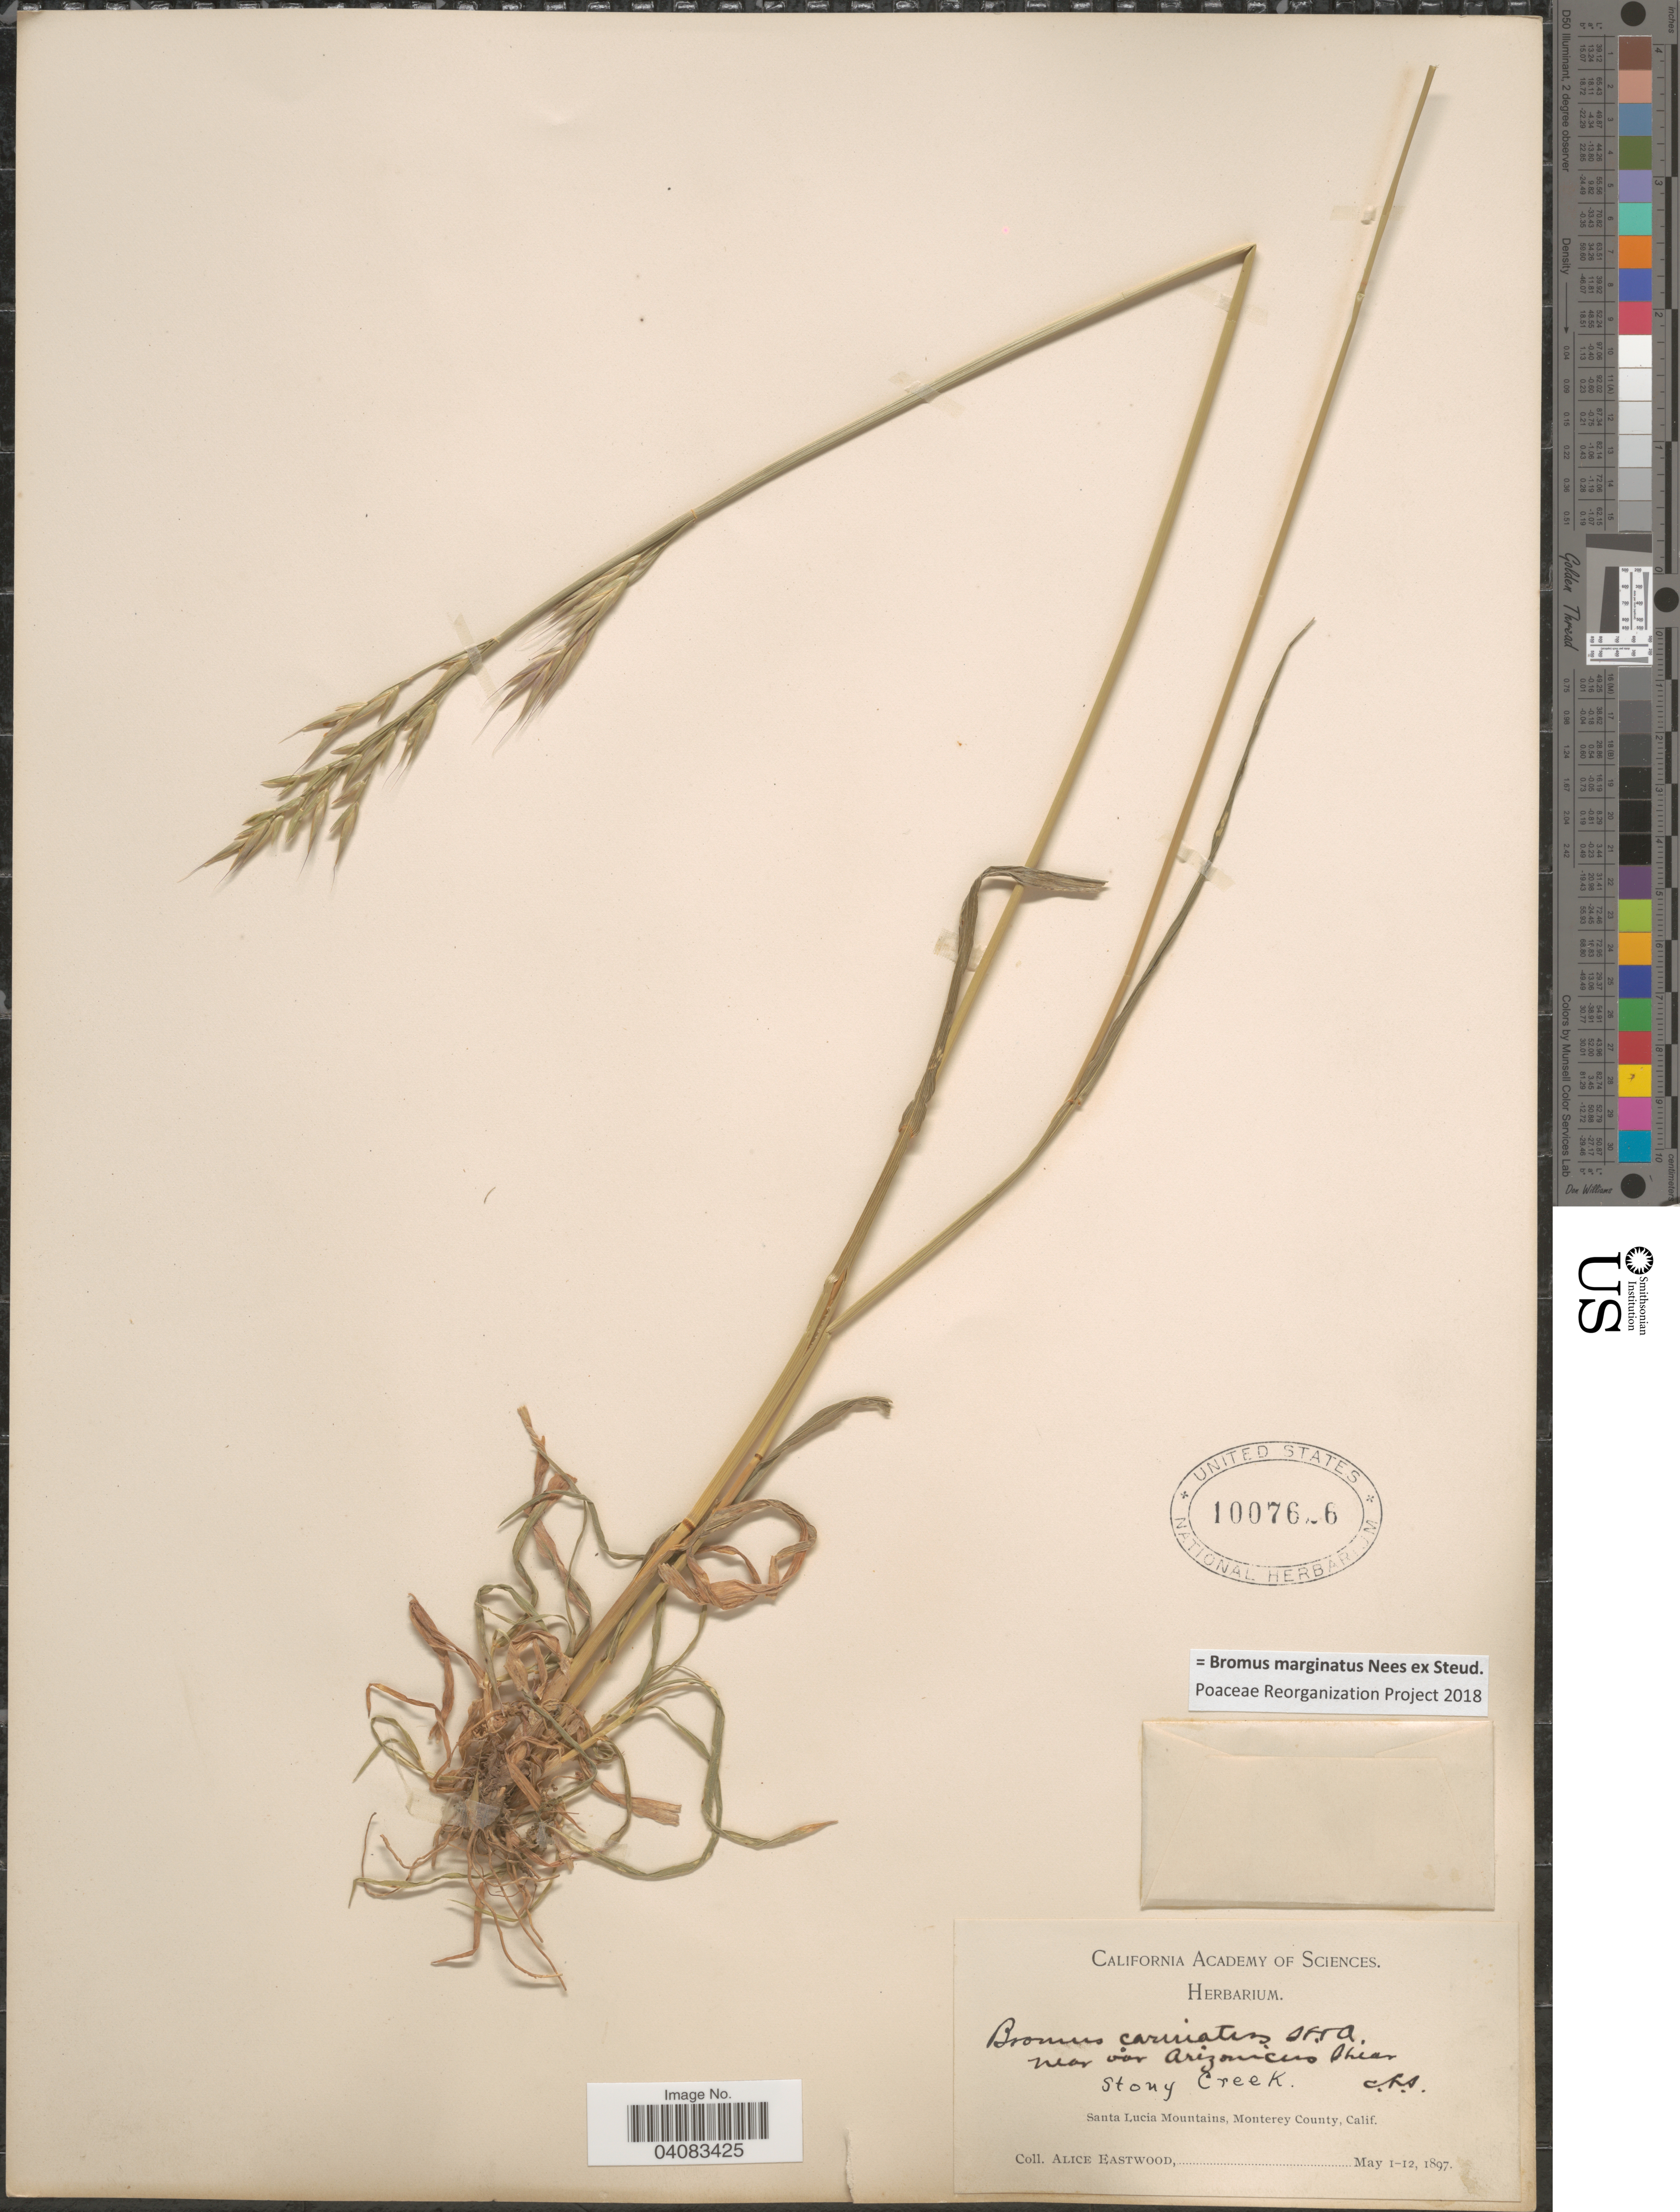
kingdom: Plantae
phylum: Tracheophyta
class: Liliopsida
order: Poales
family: Poaceae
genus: Bromus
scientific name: Bromus marginatus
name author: Nees ex Steud.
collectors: A. Eastwood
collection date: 1897-05-01/1897-05-12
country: United States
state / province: California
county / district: Monterey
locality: Stony Creek. Santa Lucia Mountains, Monterey County.